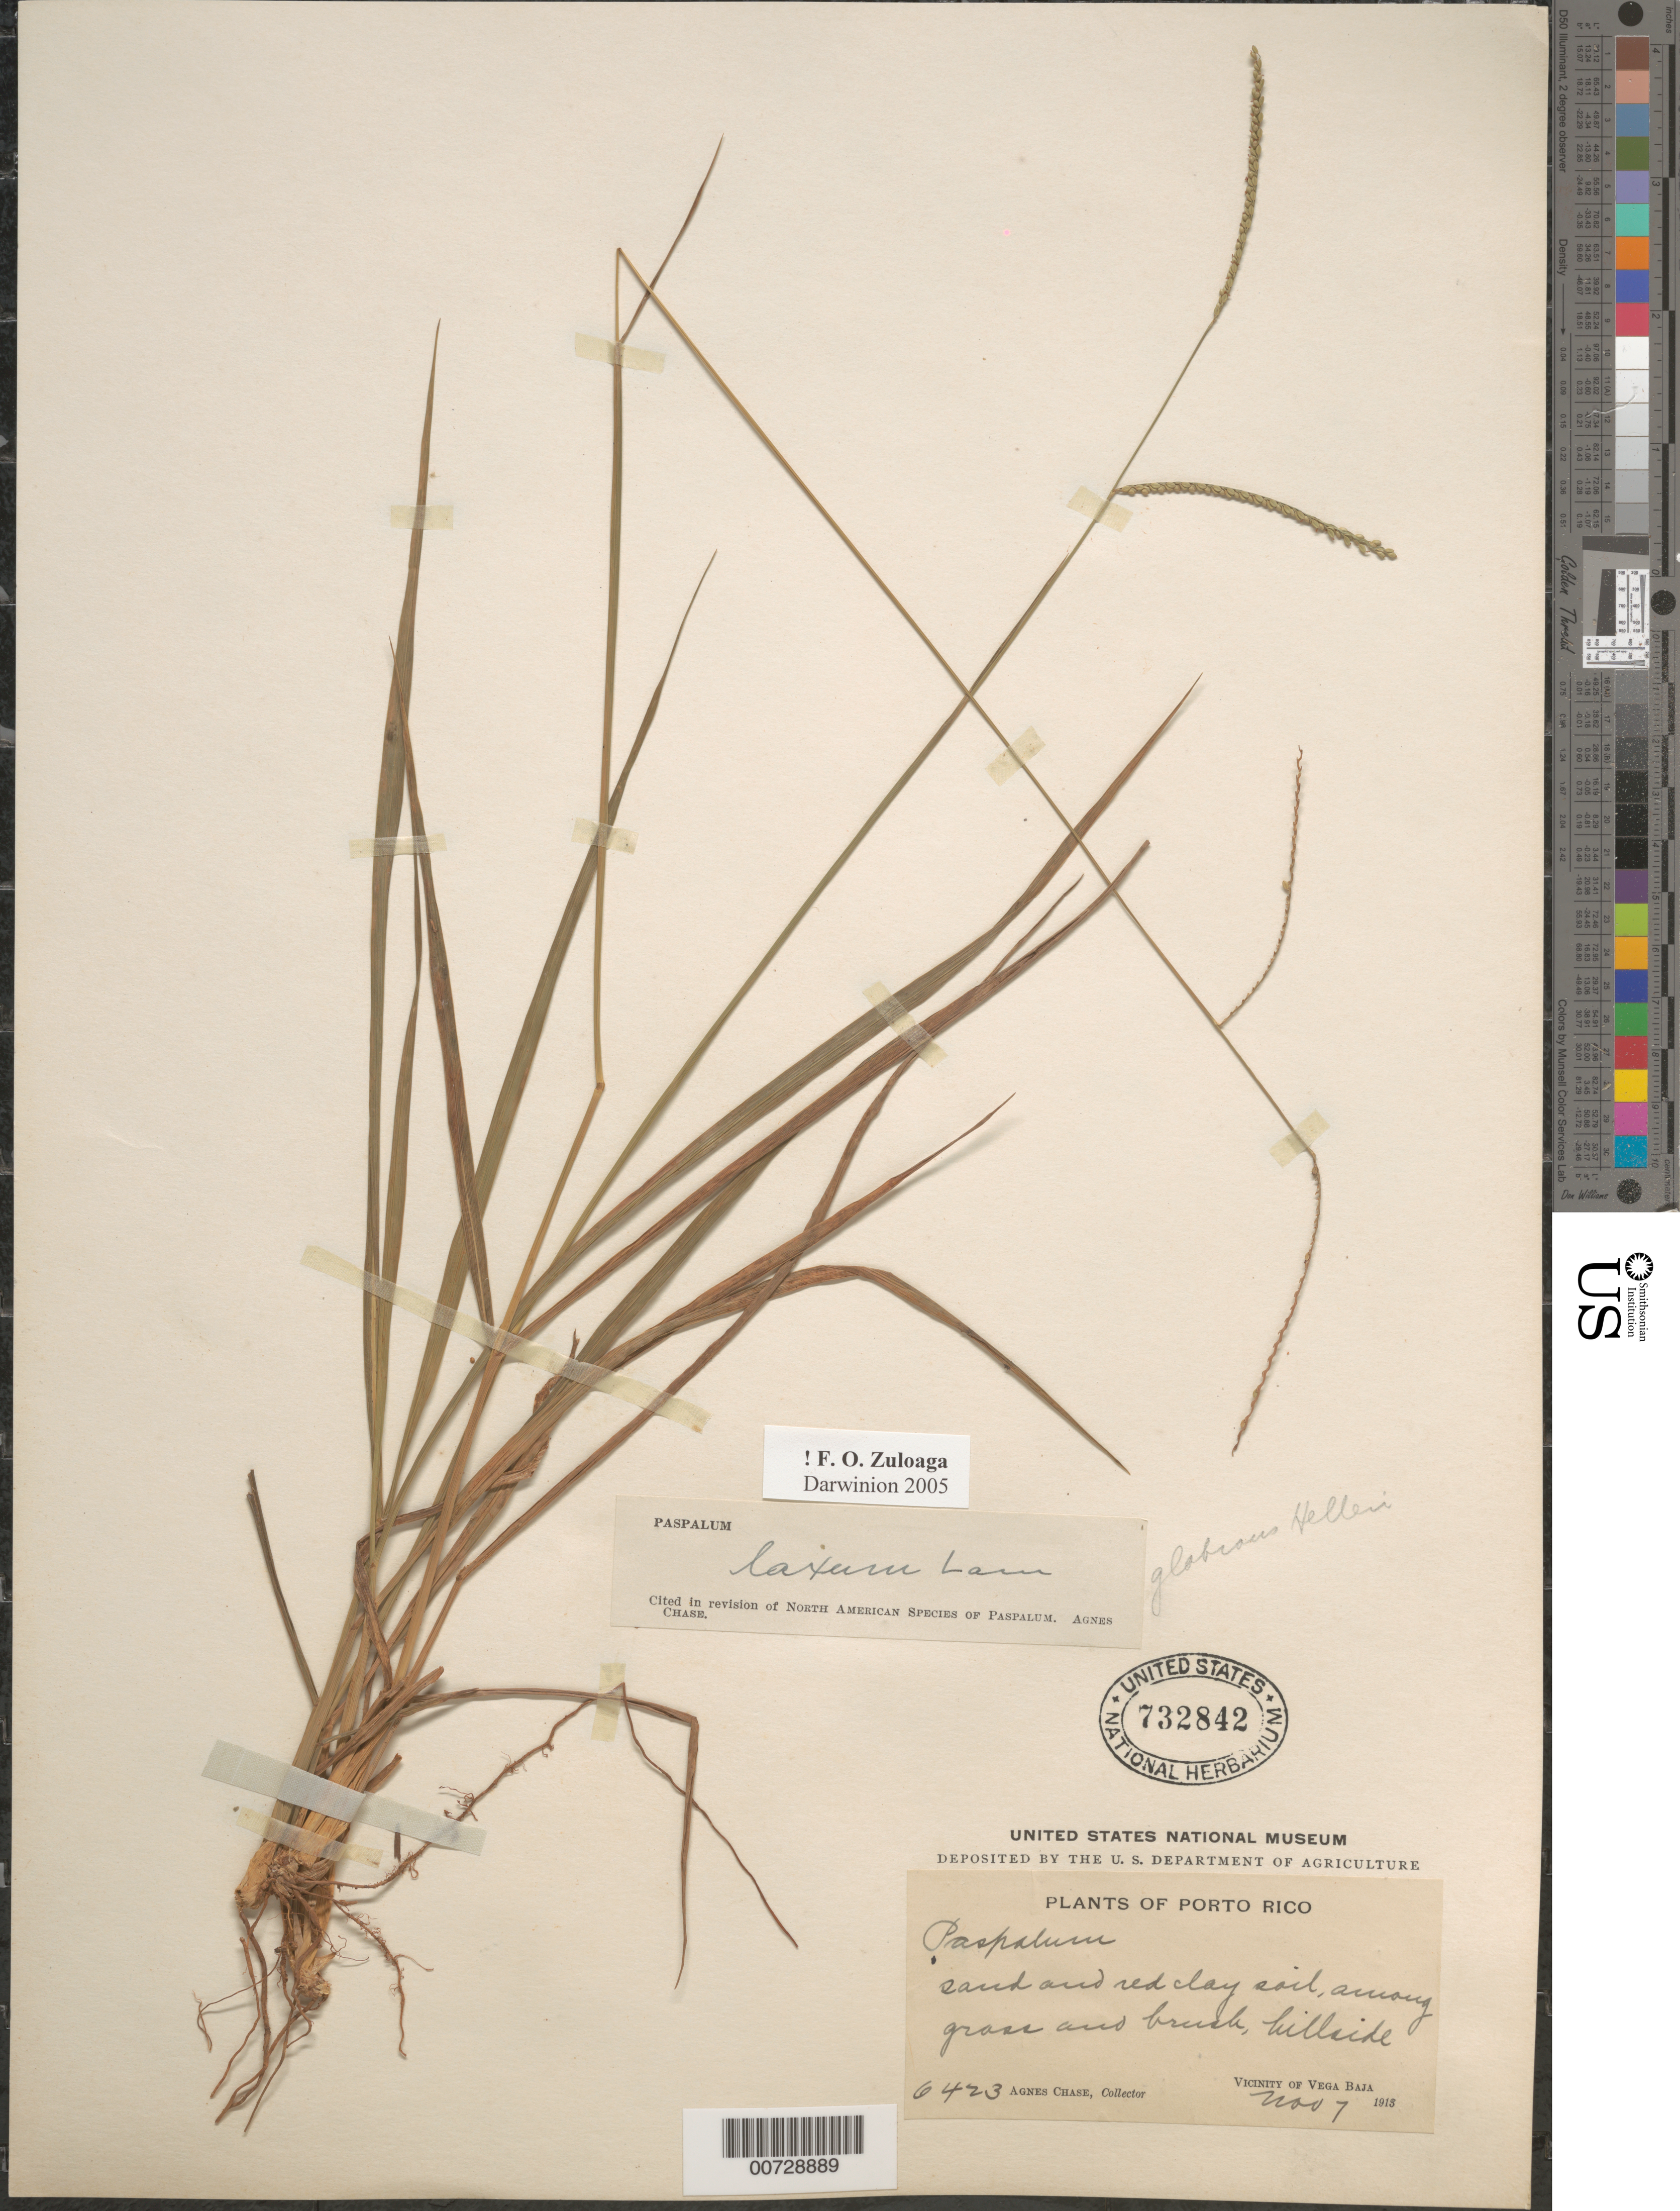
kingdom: Plantae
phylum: Tracheophyta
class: Liliopsida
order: Poales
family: Poaceae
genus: Paspalum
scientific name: Paspalum laxum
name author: Lam.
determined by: Chase, [M.] Agnes, (US)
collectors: A. Chase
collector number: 6423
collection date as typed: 07 Nov 1913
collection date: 1913-11-07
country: Puerto Rico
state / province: Vega Baja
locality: Vega Baja, vic of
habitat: Sand and red clay soil, among grass and brush, hillside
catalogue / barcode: US 732842